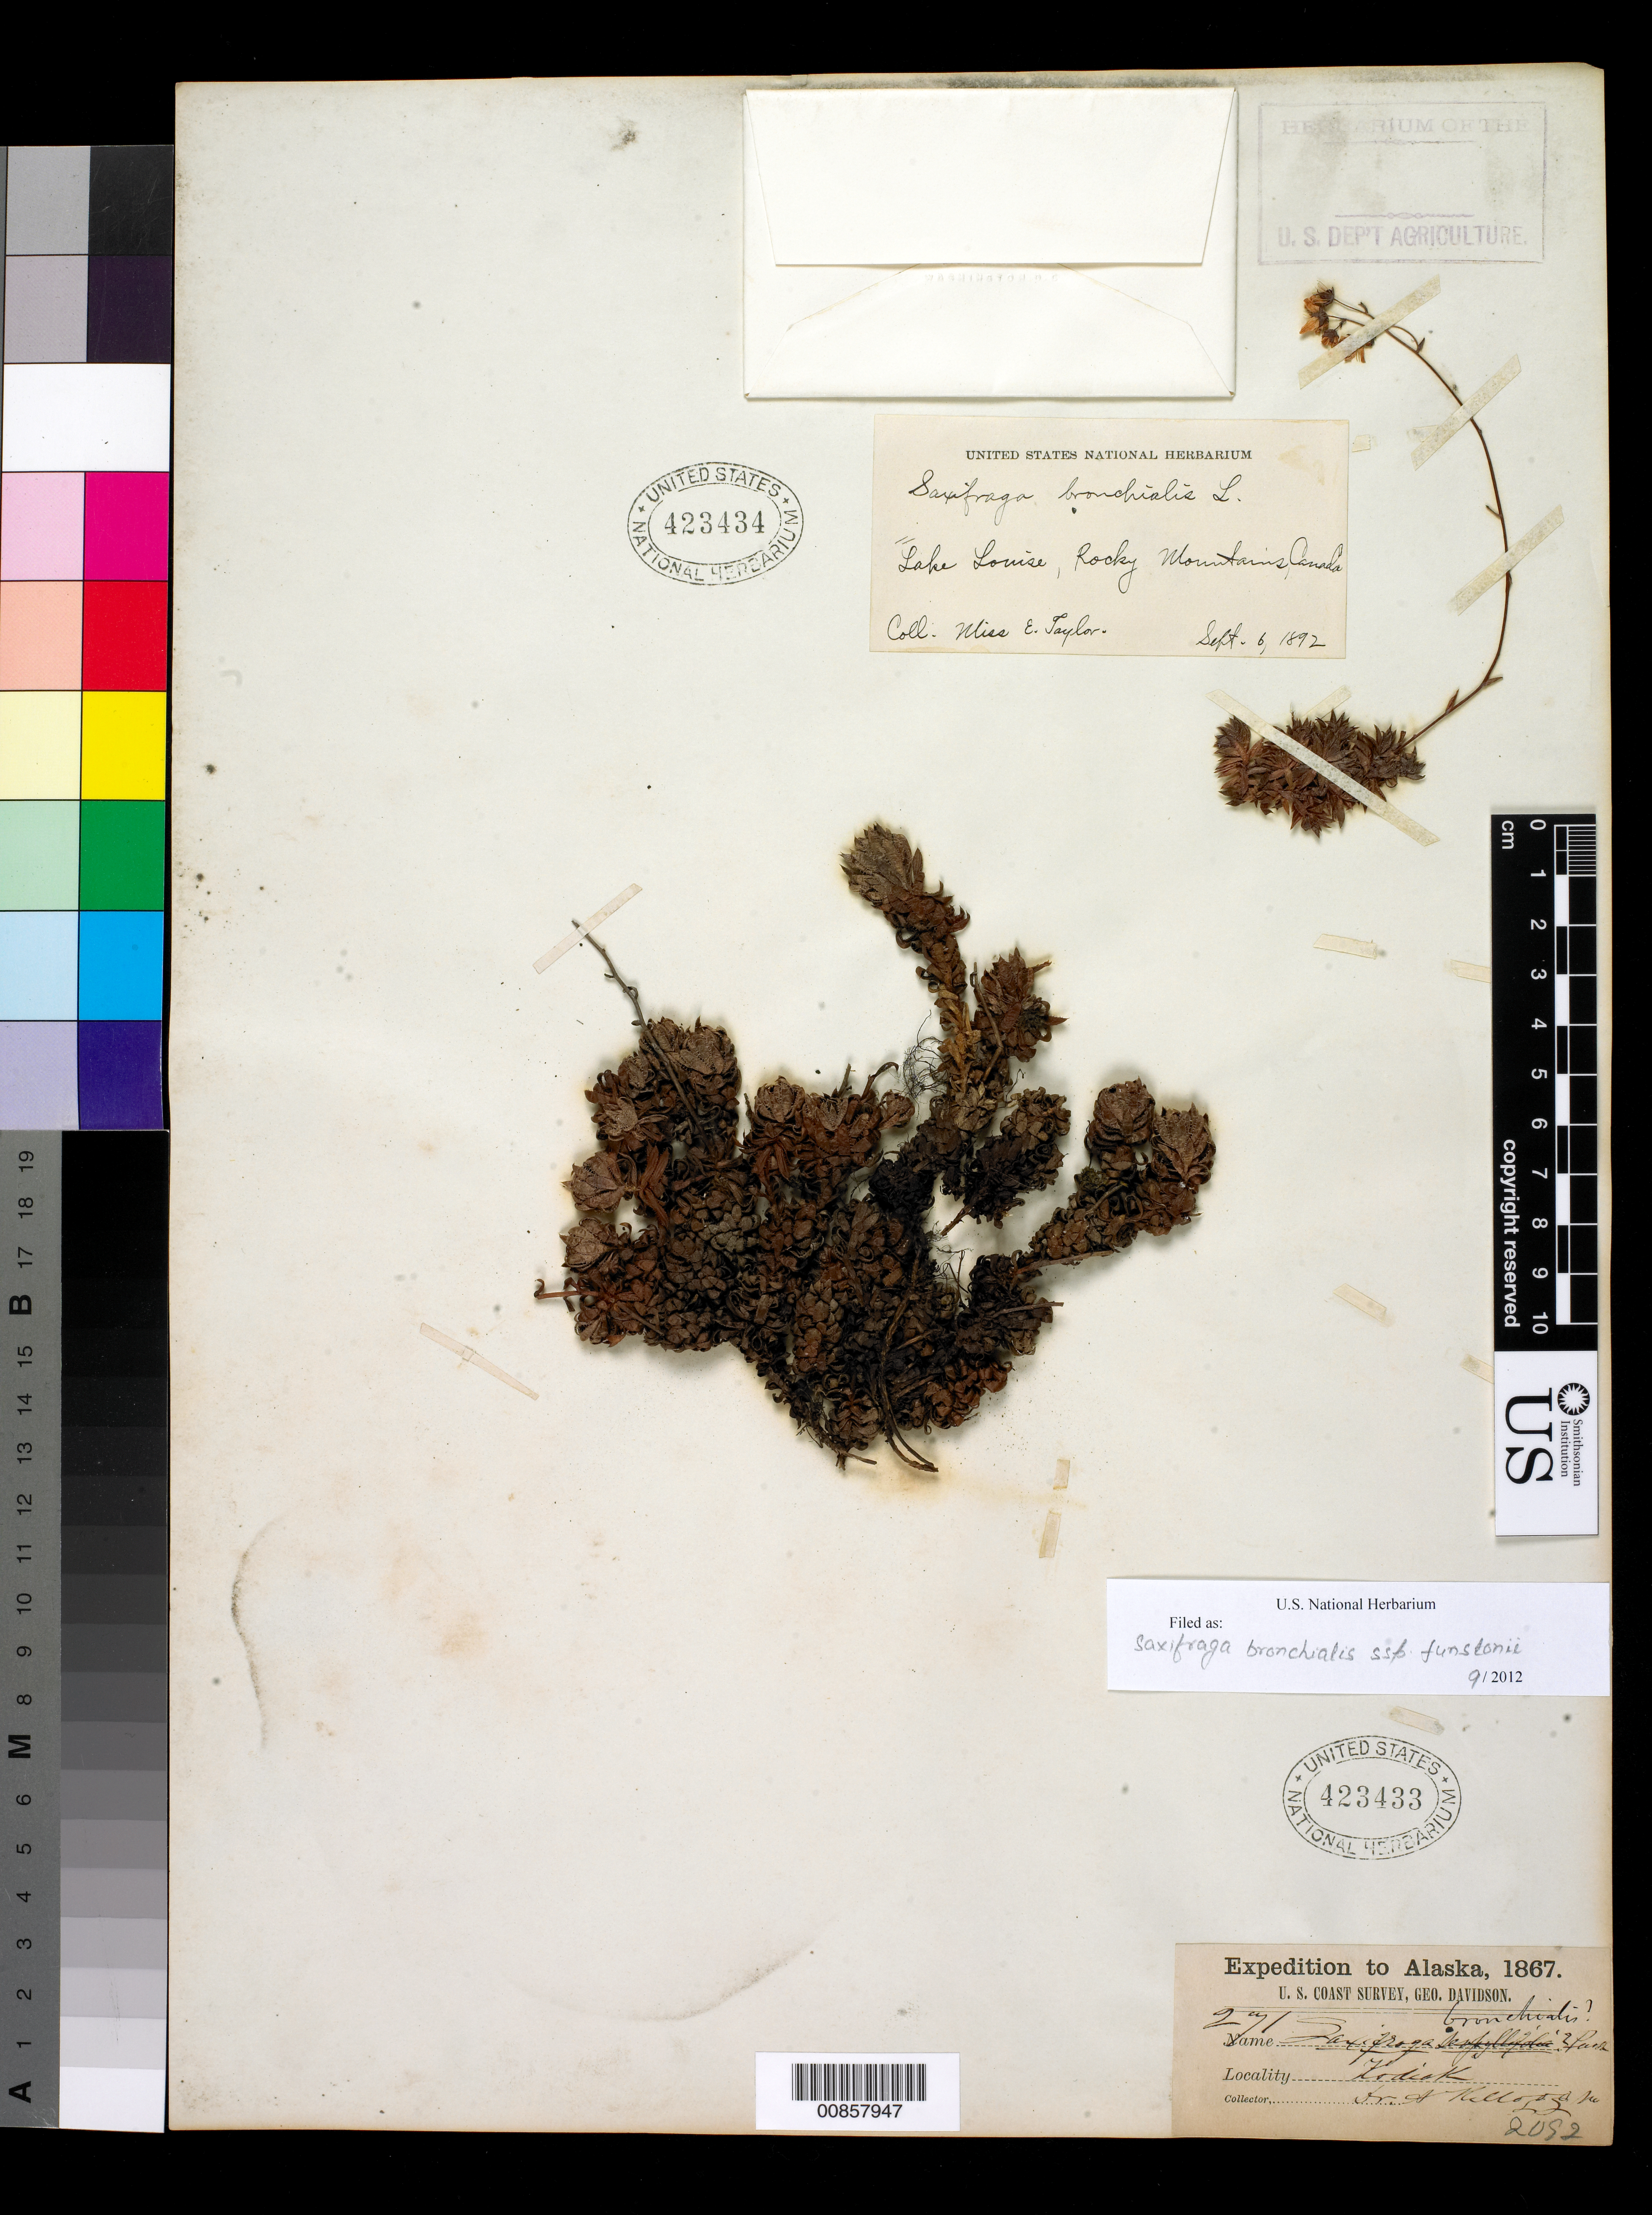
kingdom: Plantae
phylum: Tracheophyta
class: Magnoliopsida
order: Saxifragales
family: Saxifragaceae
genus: Saxifraga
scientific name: Saxifraga bronchialis subsp. funstonii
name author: (Small) Hultén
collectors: A. Kellogg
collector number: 271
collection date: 1867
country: United States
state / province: Alaska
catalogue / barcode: US 423433